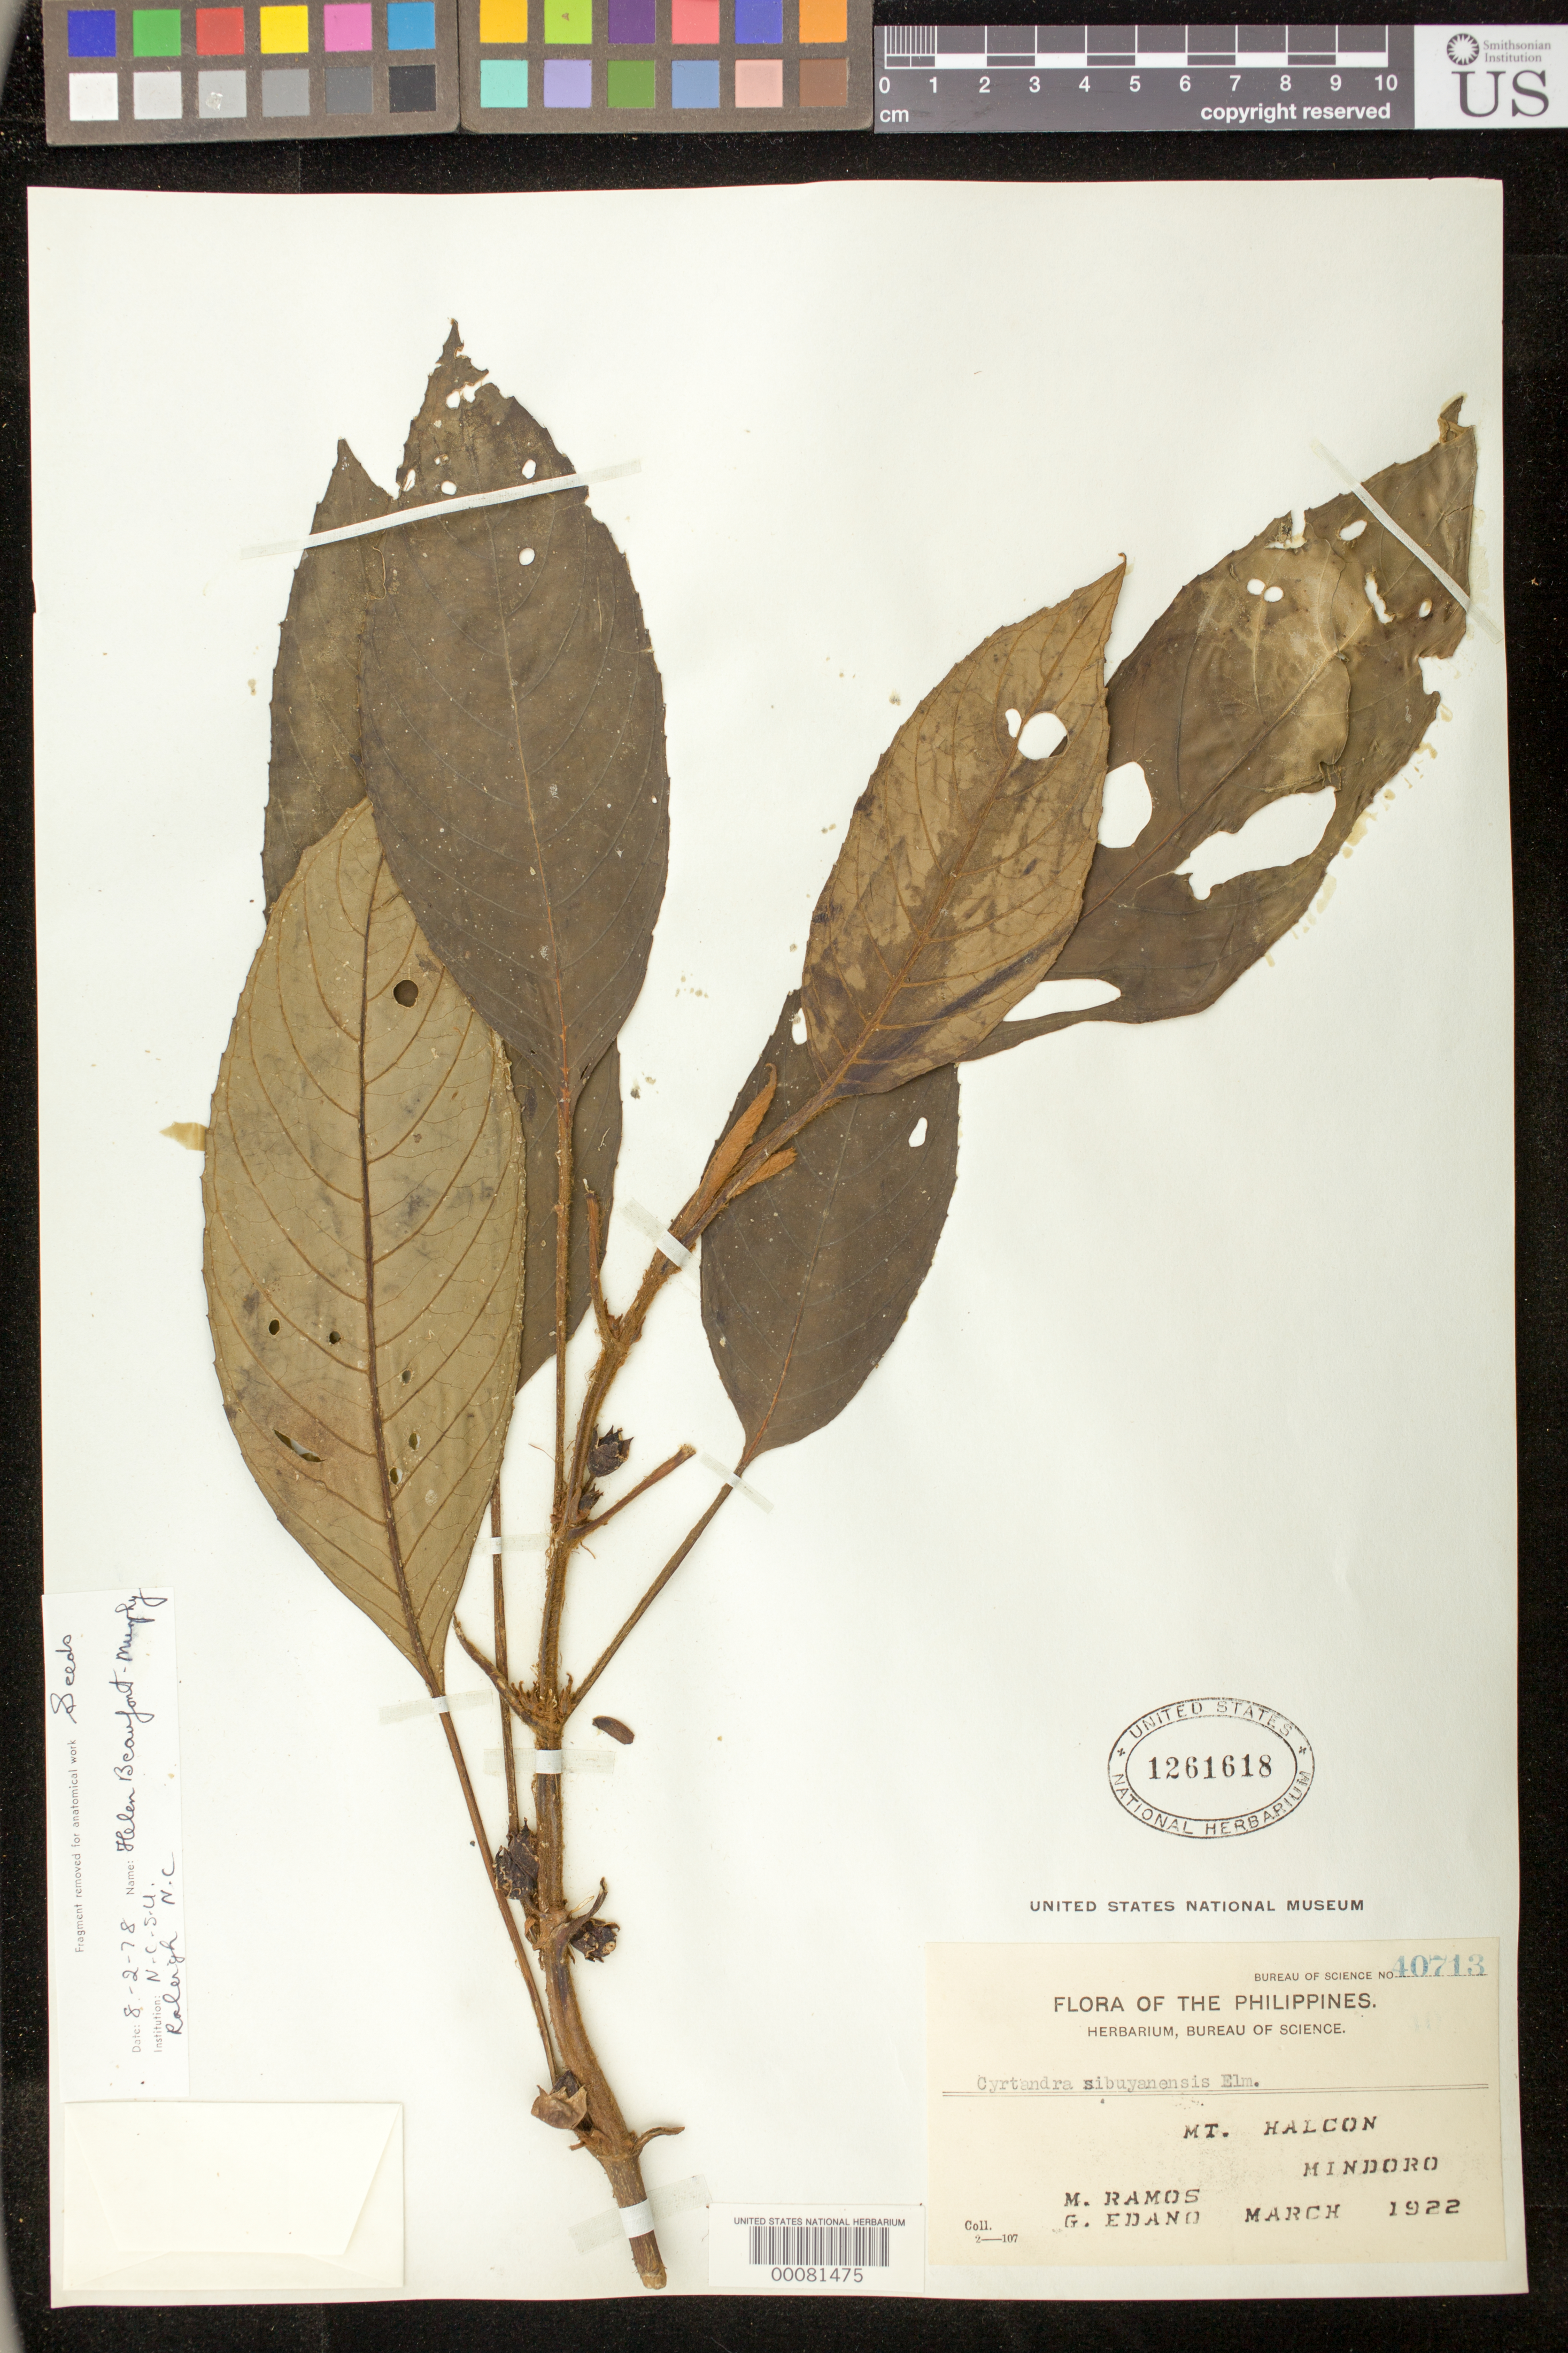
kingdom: Plantae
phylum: Tracheophyta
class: Magnoliopsida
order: Lamiales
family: Gesneriaceae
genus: Cyrtandra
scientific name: Cyrtandra sibuyanensis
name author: Elmer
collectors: M. Ramos & G. Edaño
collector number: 40713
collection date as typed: Mar 1922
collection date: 1922-03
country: Philippines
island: Mindoro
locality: Mindoro oriental, Mt halcon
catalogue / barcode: US 1261618